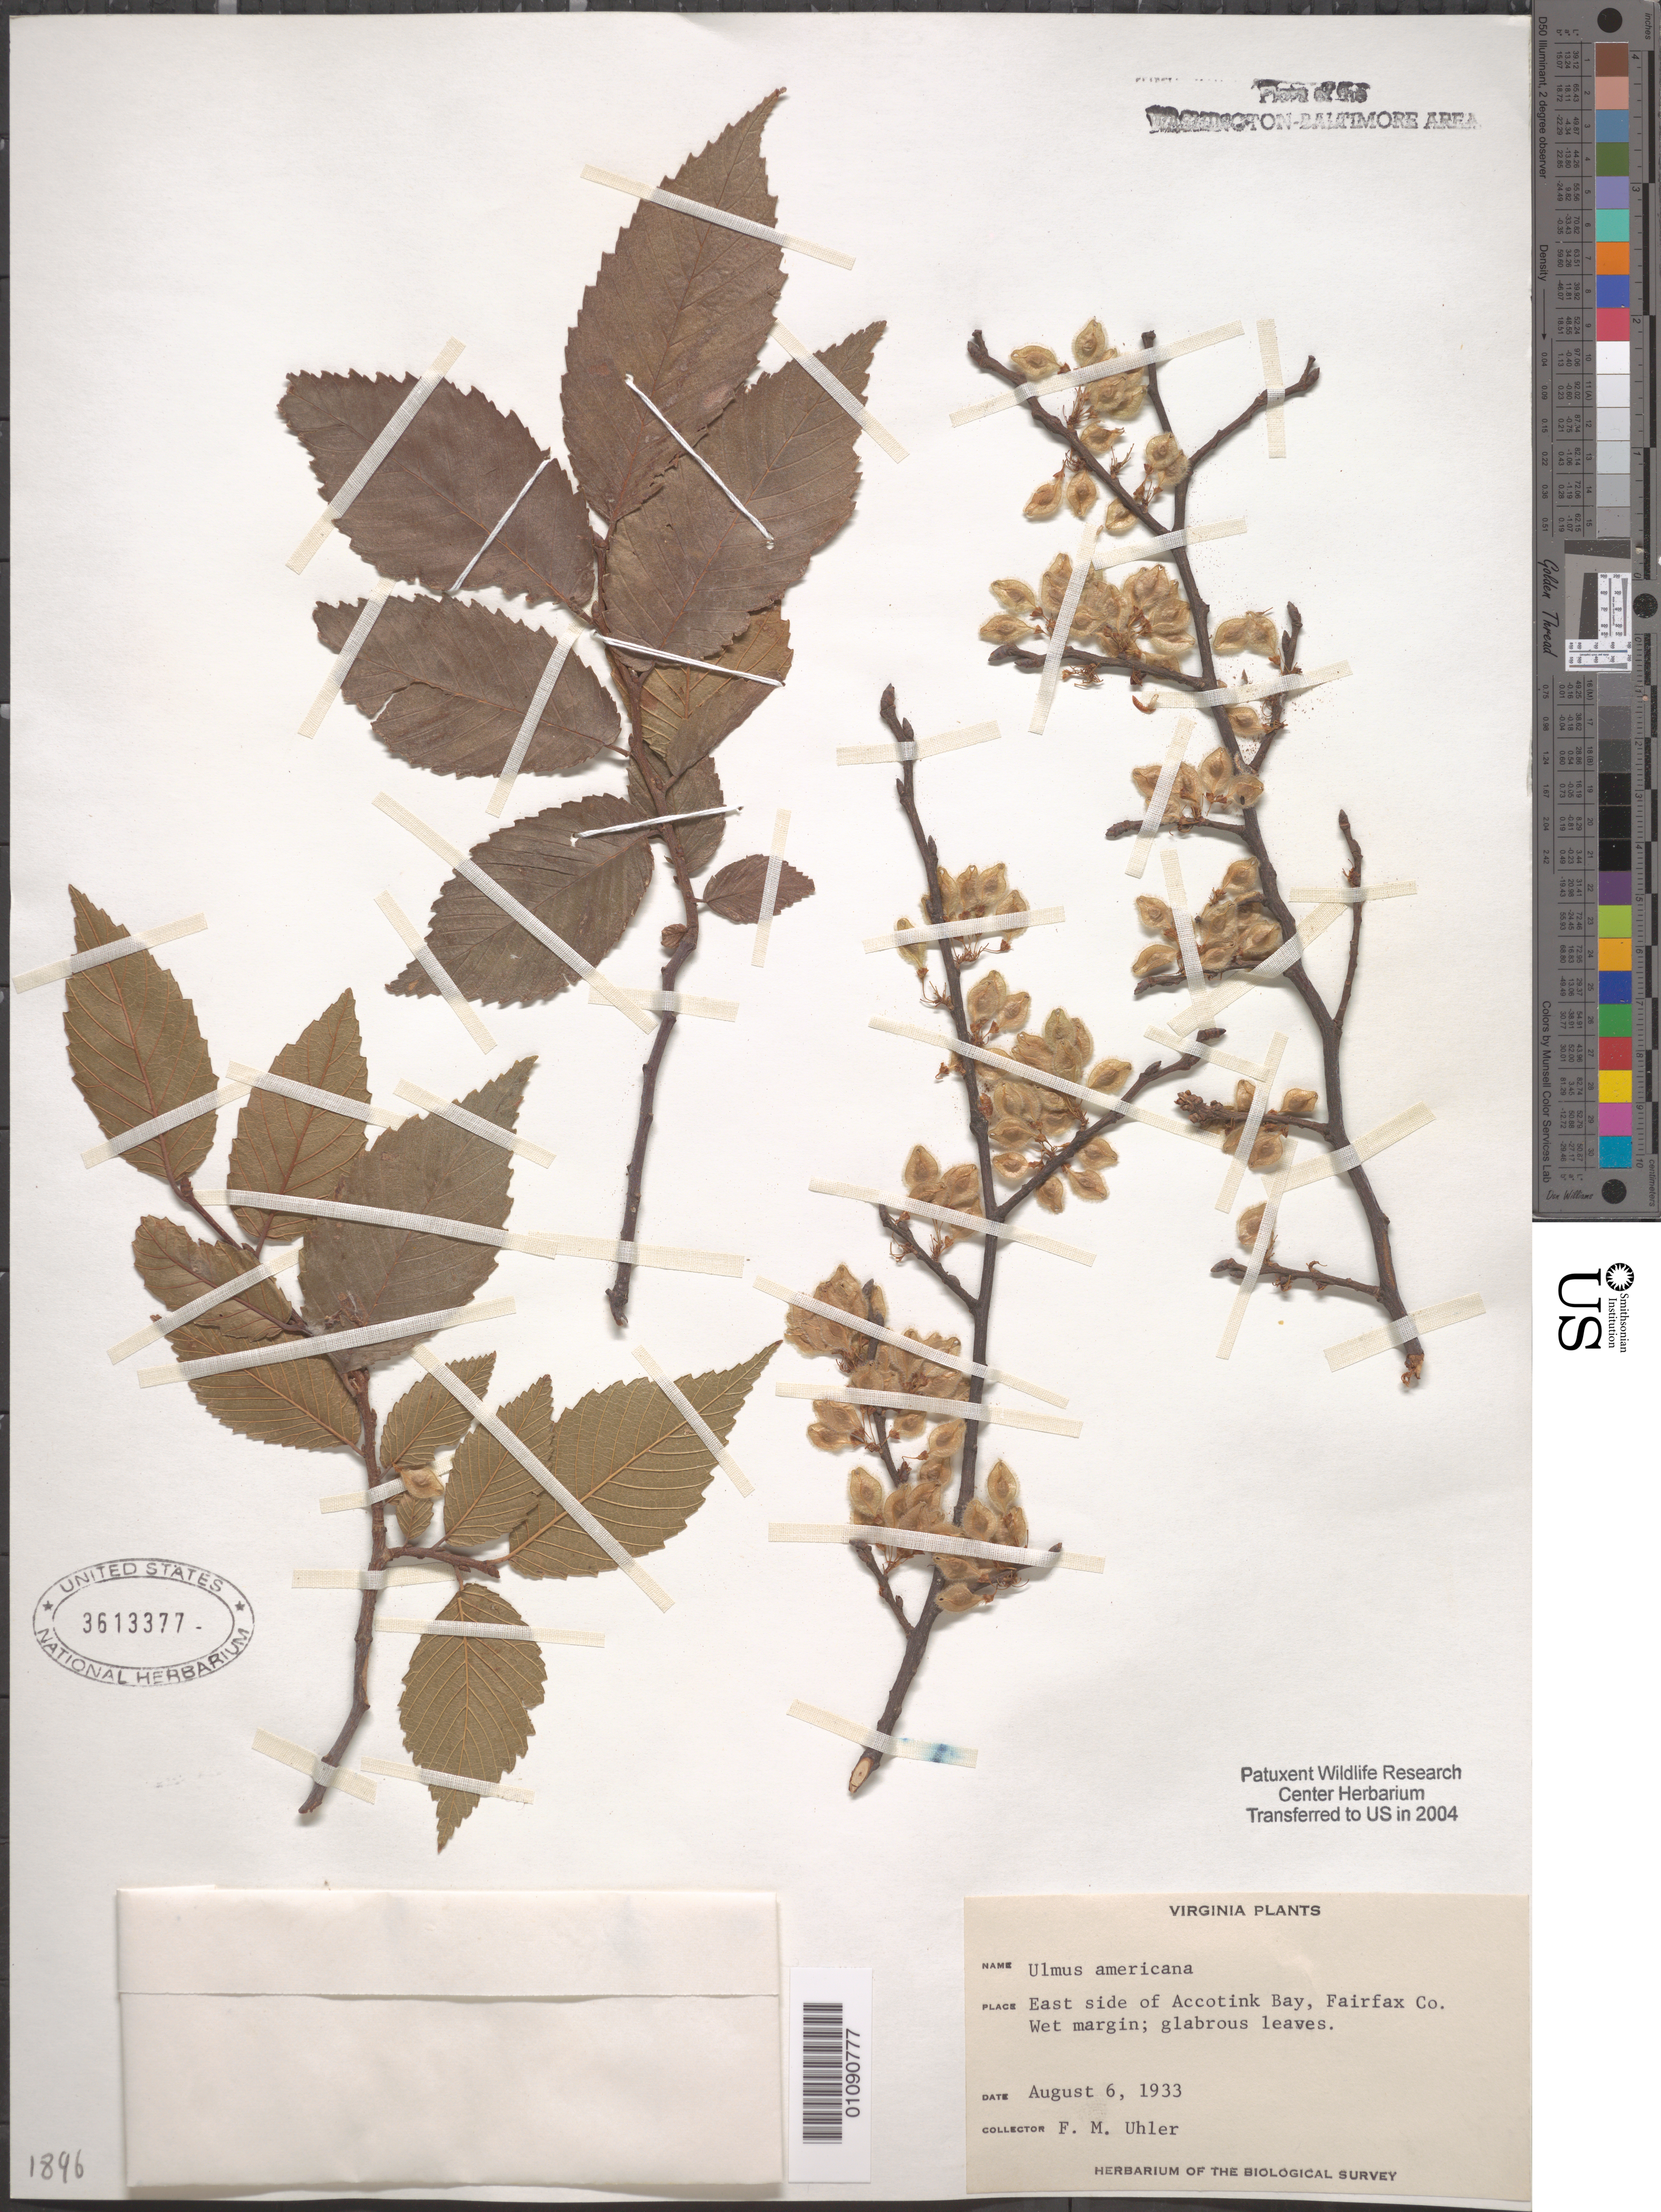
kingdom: Plantae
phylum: Tracheophyta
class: Magnoliopsida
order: Rosales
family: Ulmaceae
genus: Ulmus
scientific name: Ulmus americana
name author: L.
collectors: F. M. Uhler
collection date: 1933-08-06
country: United States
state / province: Virginia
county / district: Fairfax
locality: East side of Accotink Bay.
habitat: Wet margin.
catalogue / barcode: US 3613377